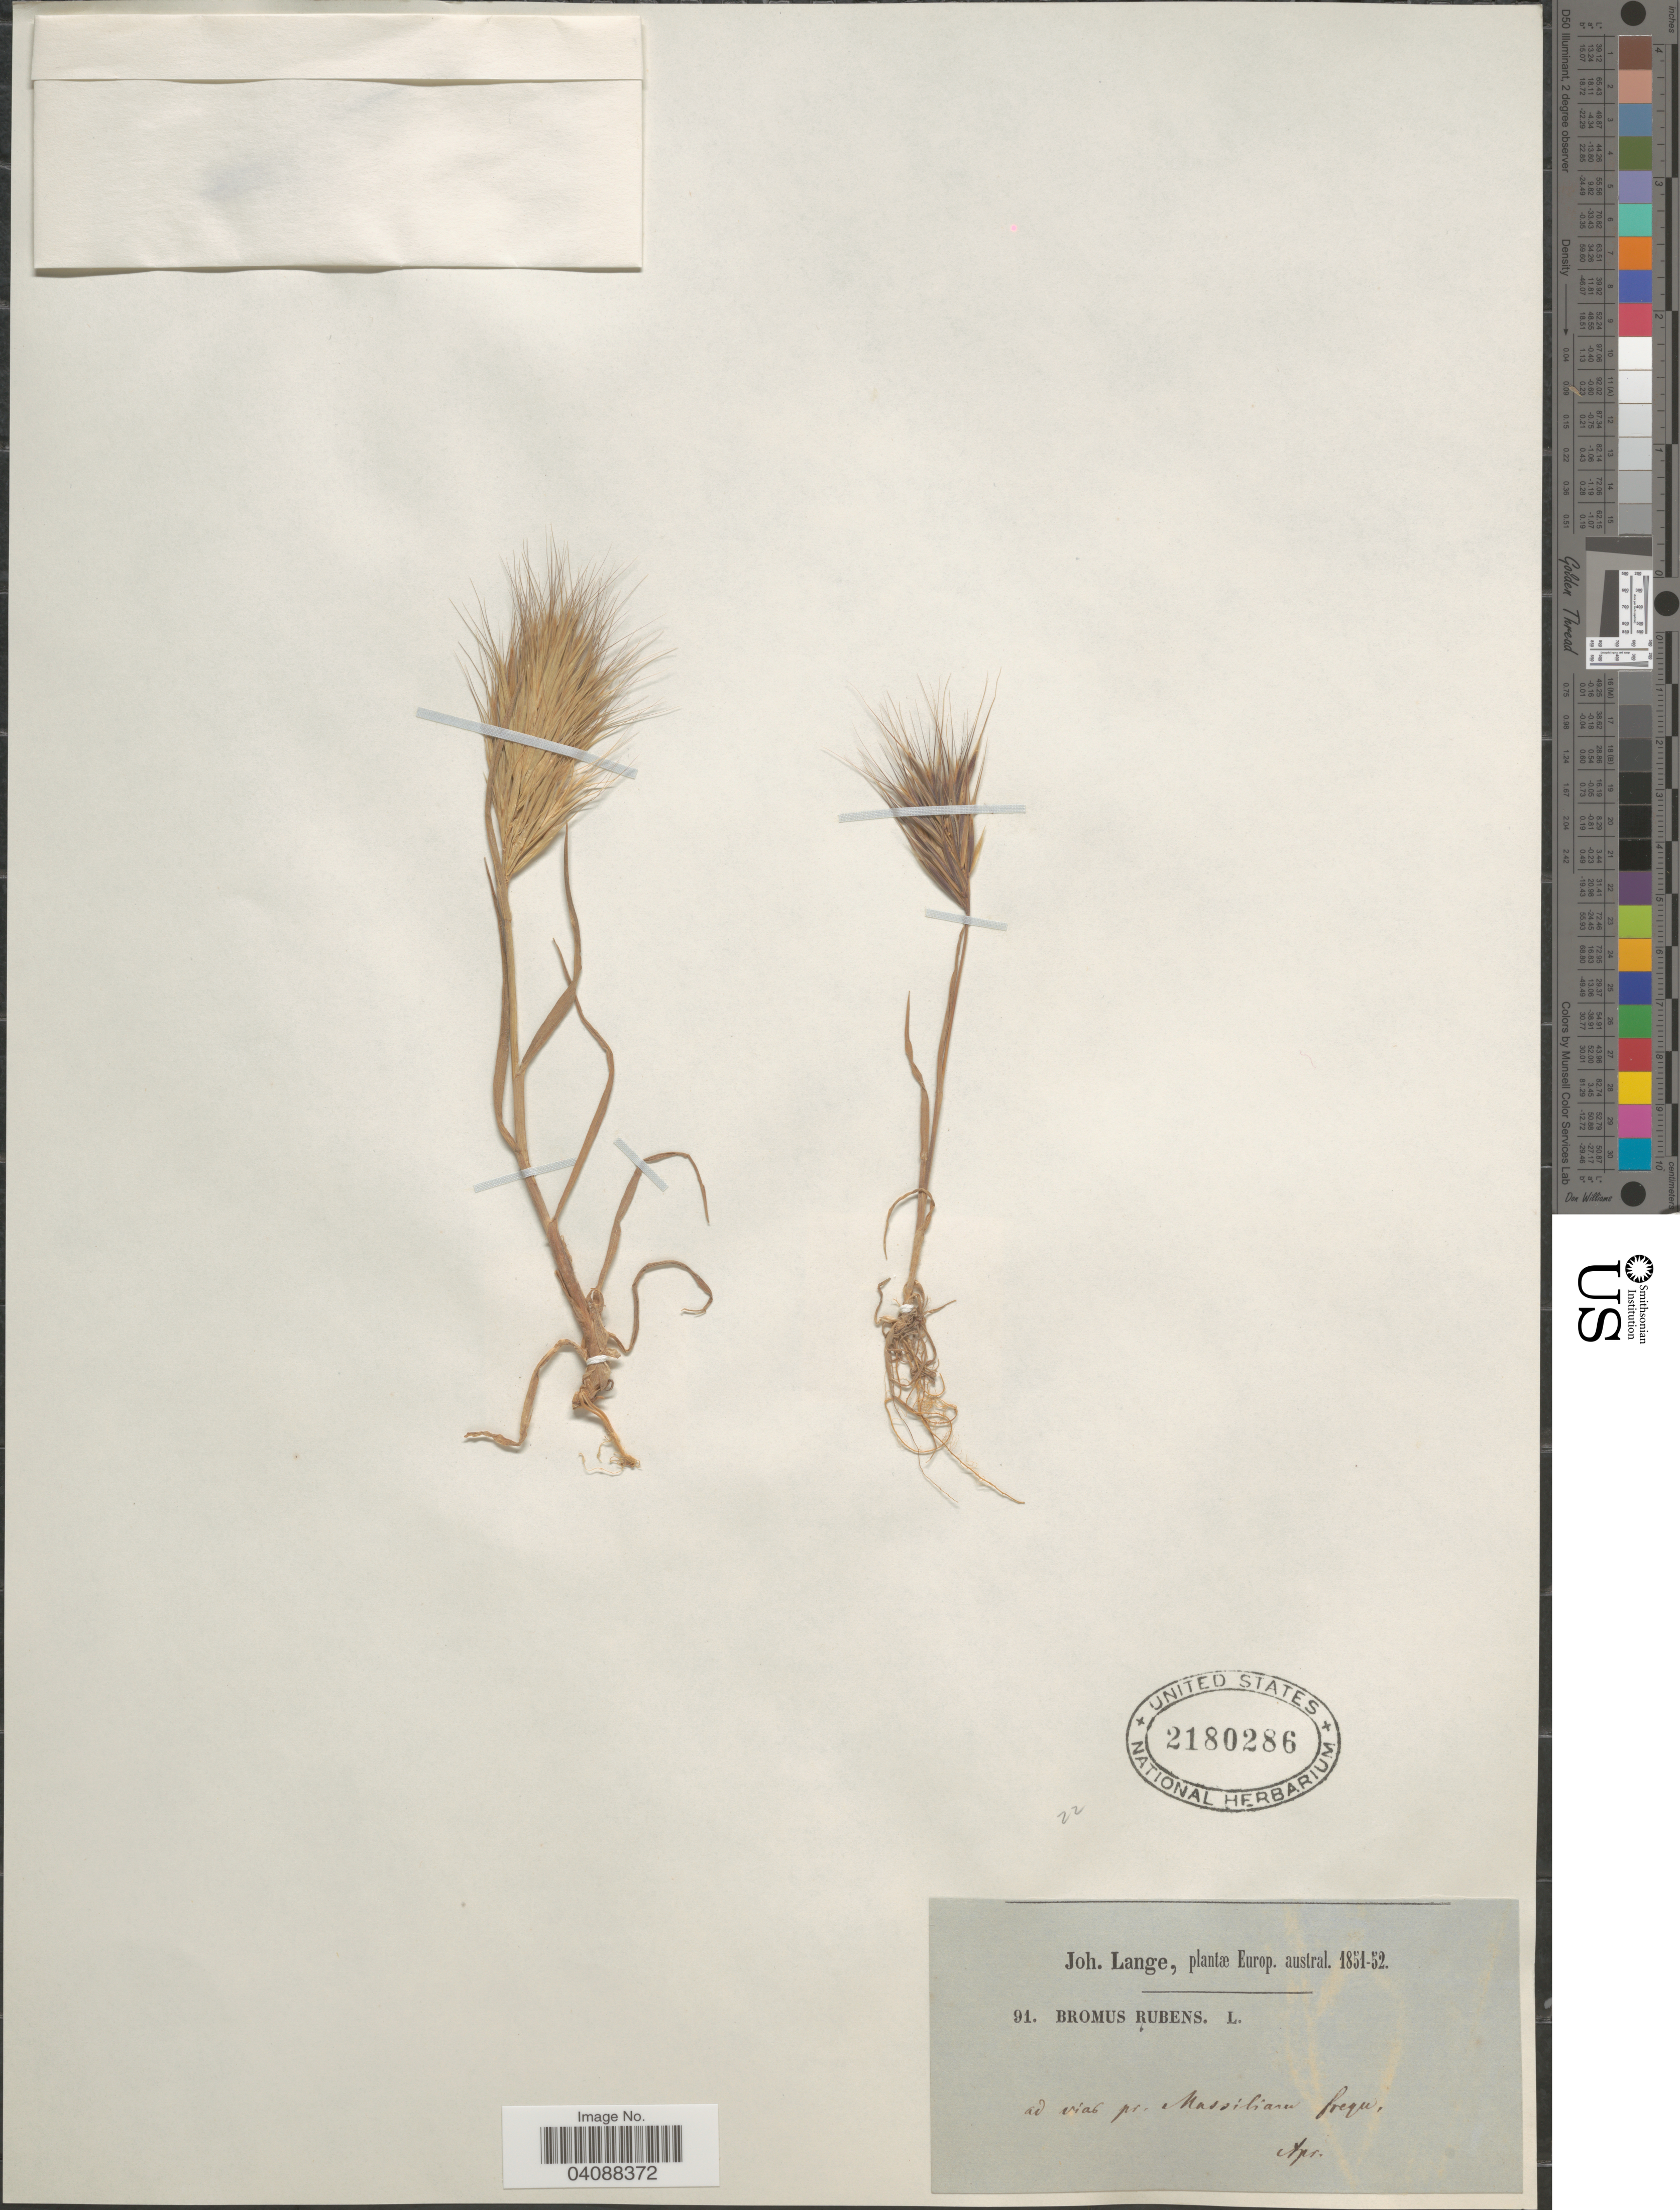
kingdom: Plantae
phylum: Tracheophyta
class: Liliopsida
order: Poales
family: Poaceae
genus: Bromus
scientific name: Bromus rubens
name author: L.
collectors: J. M. C. Lange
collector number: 91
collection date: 1851-04/1852-04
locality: Europ. austral. Ad vias pr. Massiliarn [interpreted] frequ.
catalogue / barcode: US 2180286